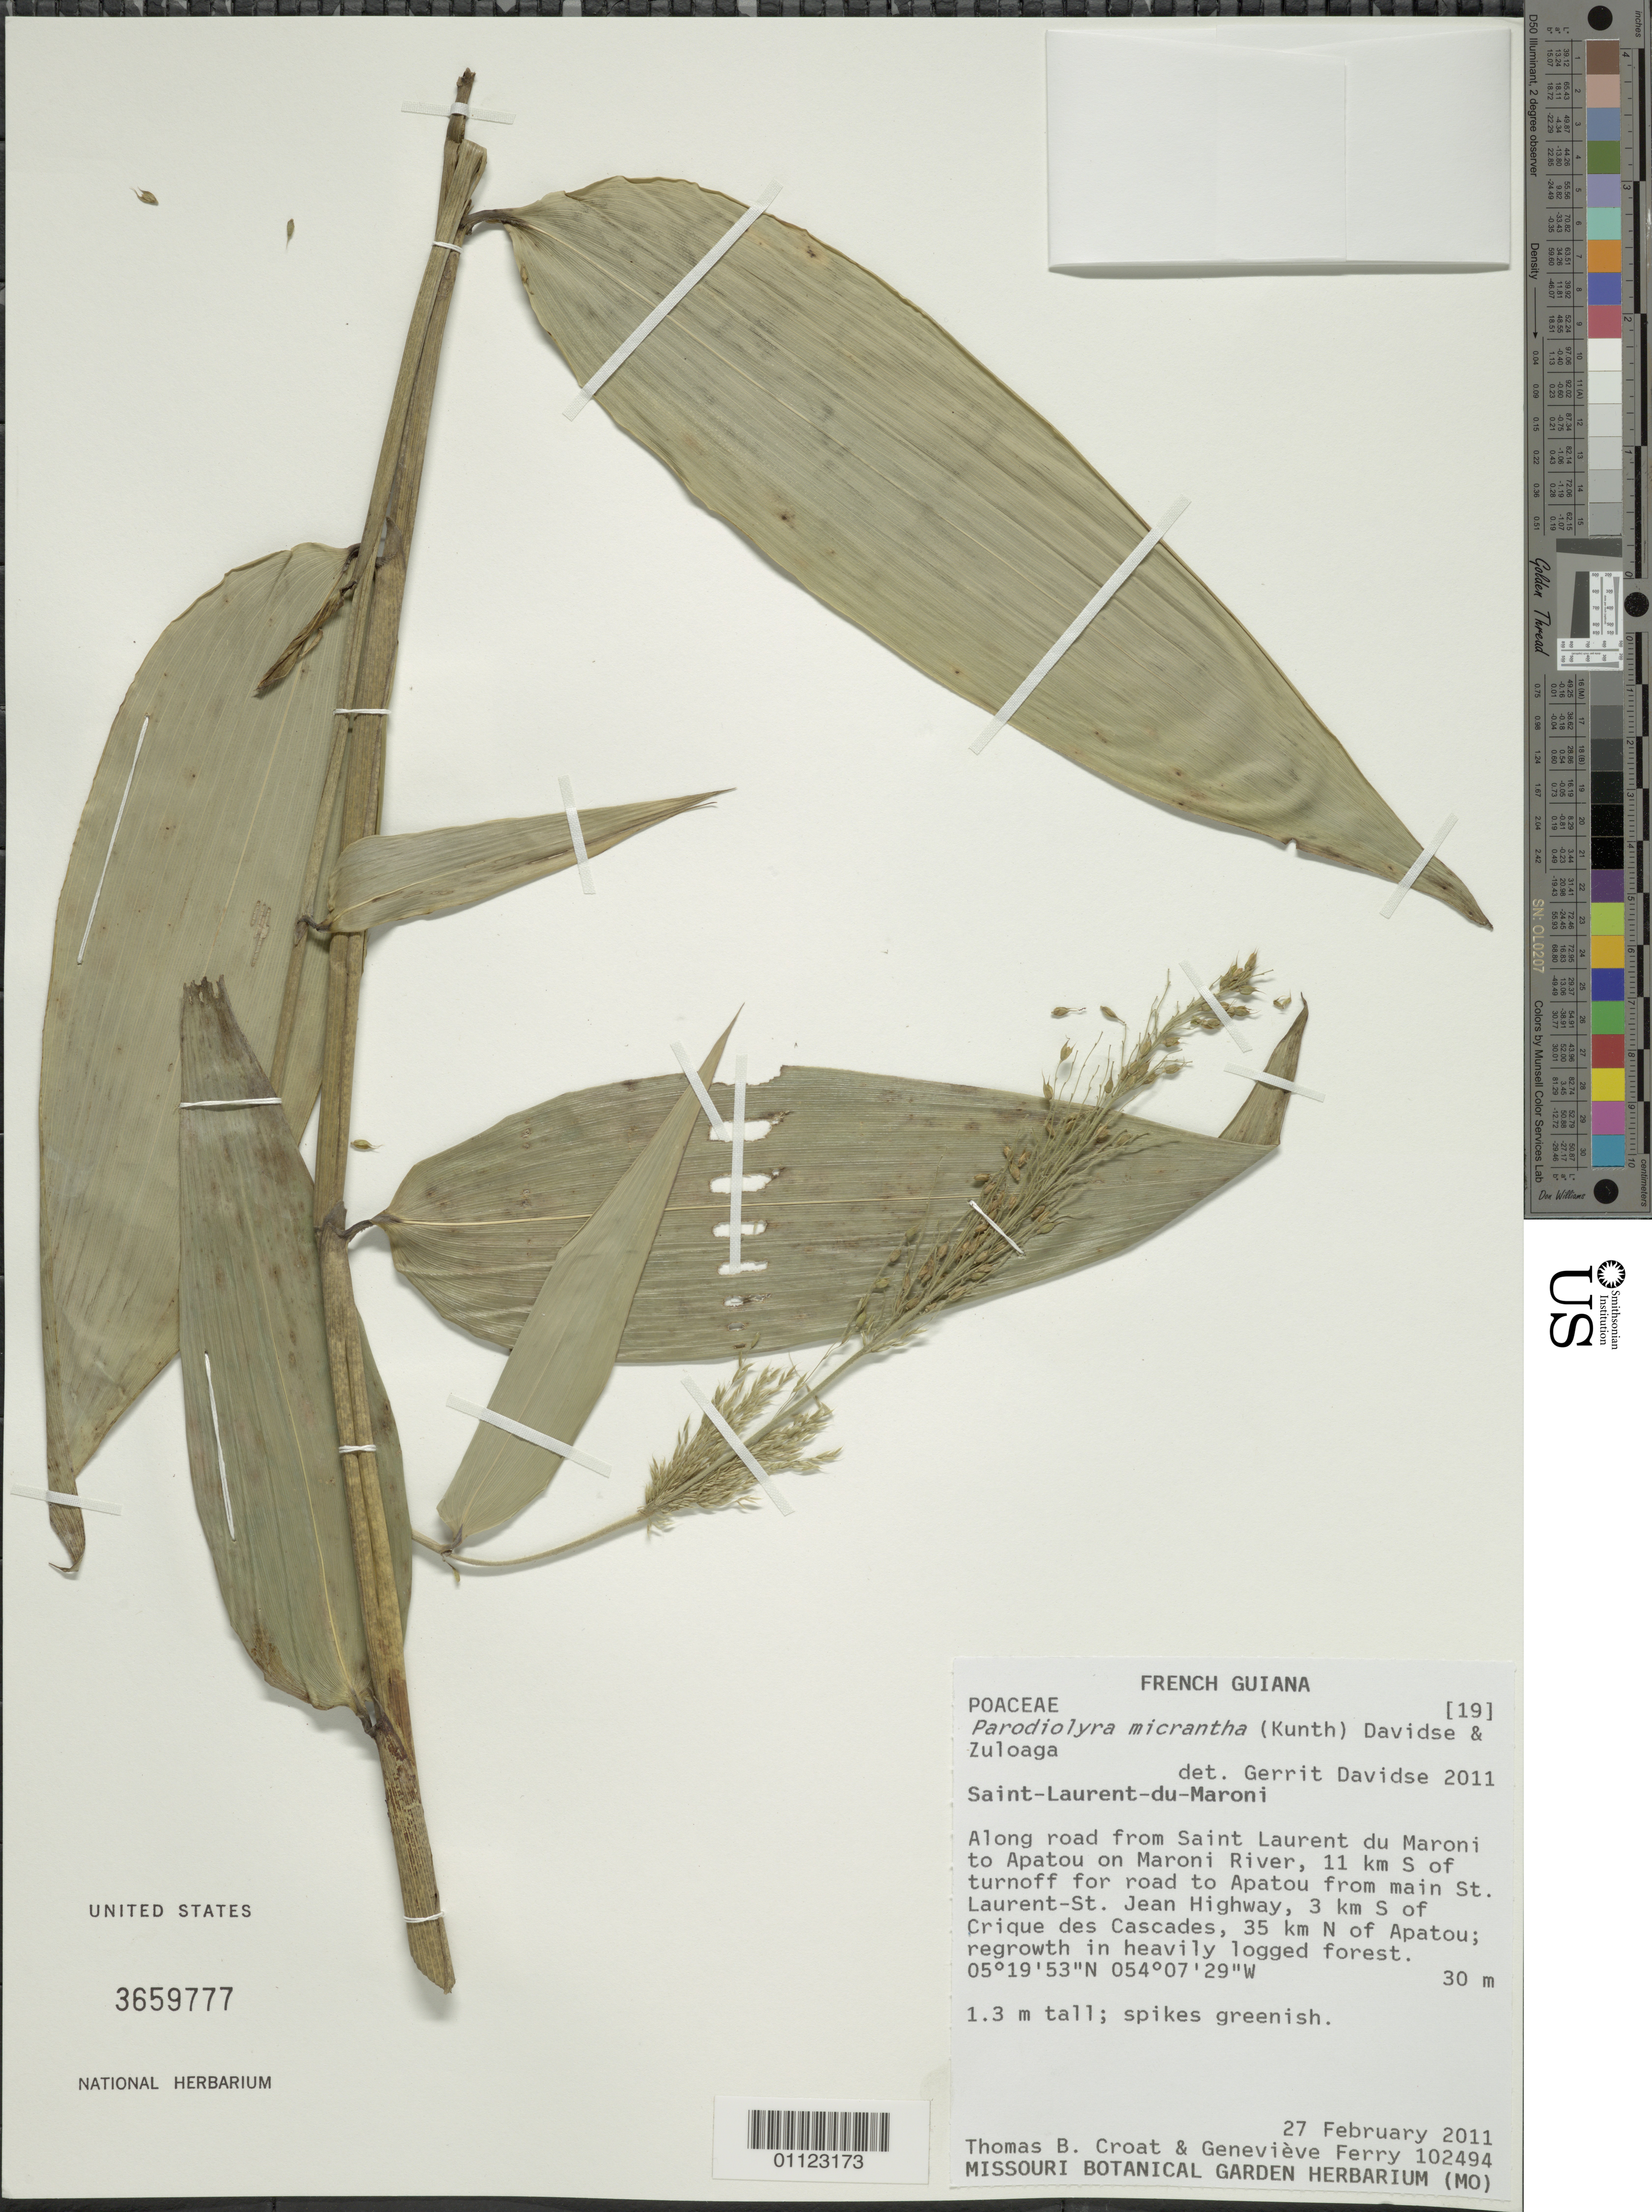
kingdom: Plantae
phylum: Tracheophyta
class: Liliopsida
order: Poales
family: Poaceae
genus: Parodiolyra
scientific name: Parodiolyra micrantha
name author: (Kunth) Davidse & Zuloaga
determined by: Davidse, Gerrit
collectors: T. B. Croat & G. Ferry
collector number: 102494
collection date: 2011-02-27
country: French Guiana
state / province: Saint-Laurent-du-Maroni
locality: Along road from Saint Laurent du Maorni to Apatou on Maroni River, 11 km S of turnoff for road to Apatou from main St. Laurent- St. Jean Highway, 3 km S of Crique des Cascades, 35km N of Apatou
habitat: Regrowth in heavily logged forest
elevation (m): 30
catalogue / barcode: US 3659777